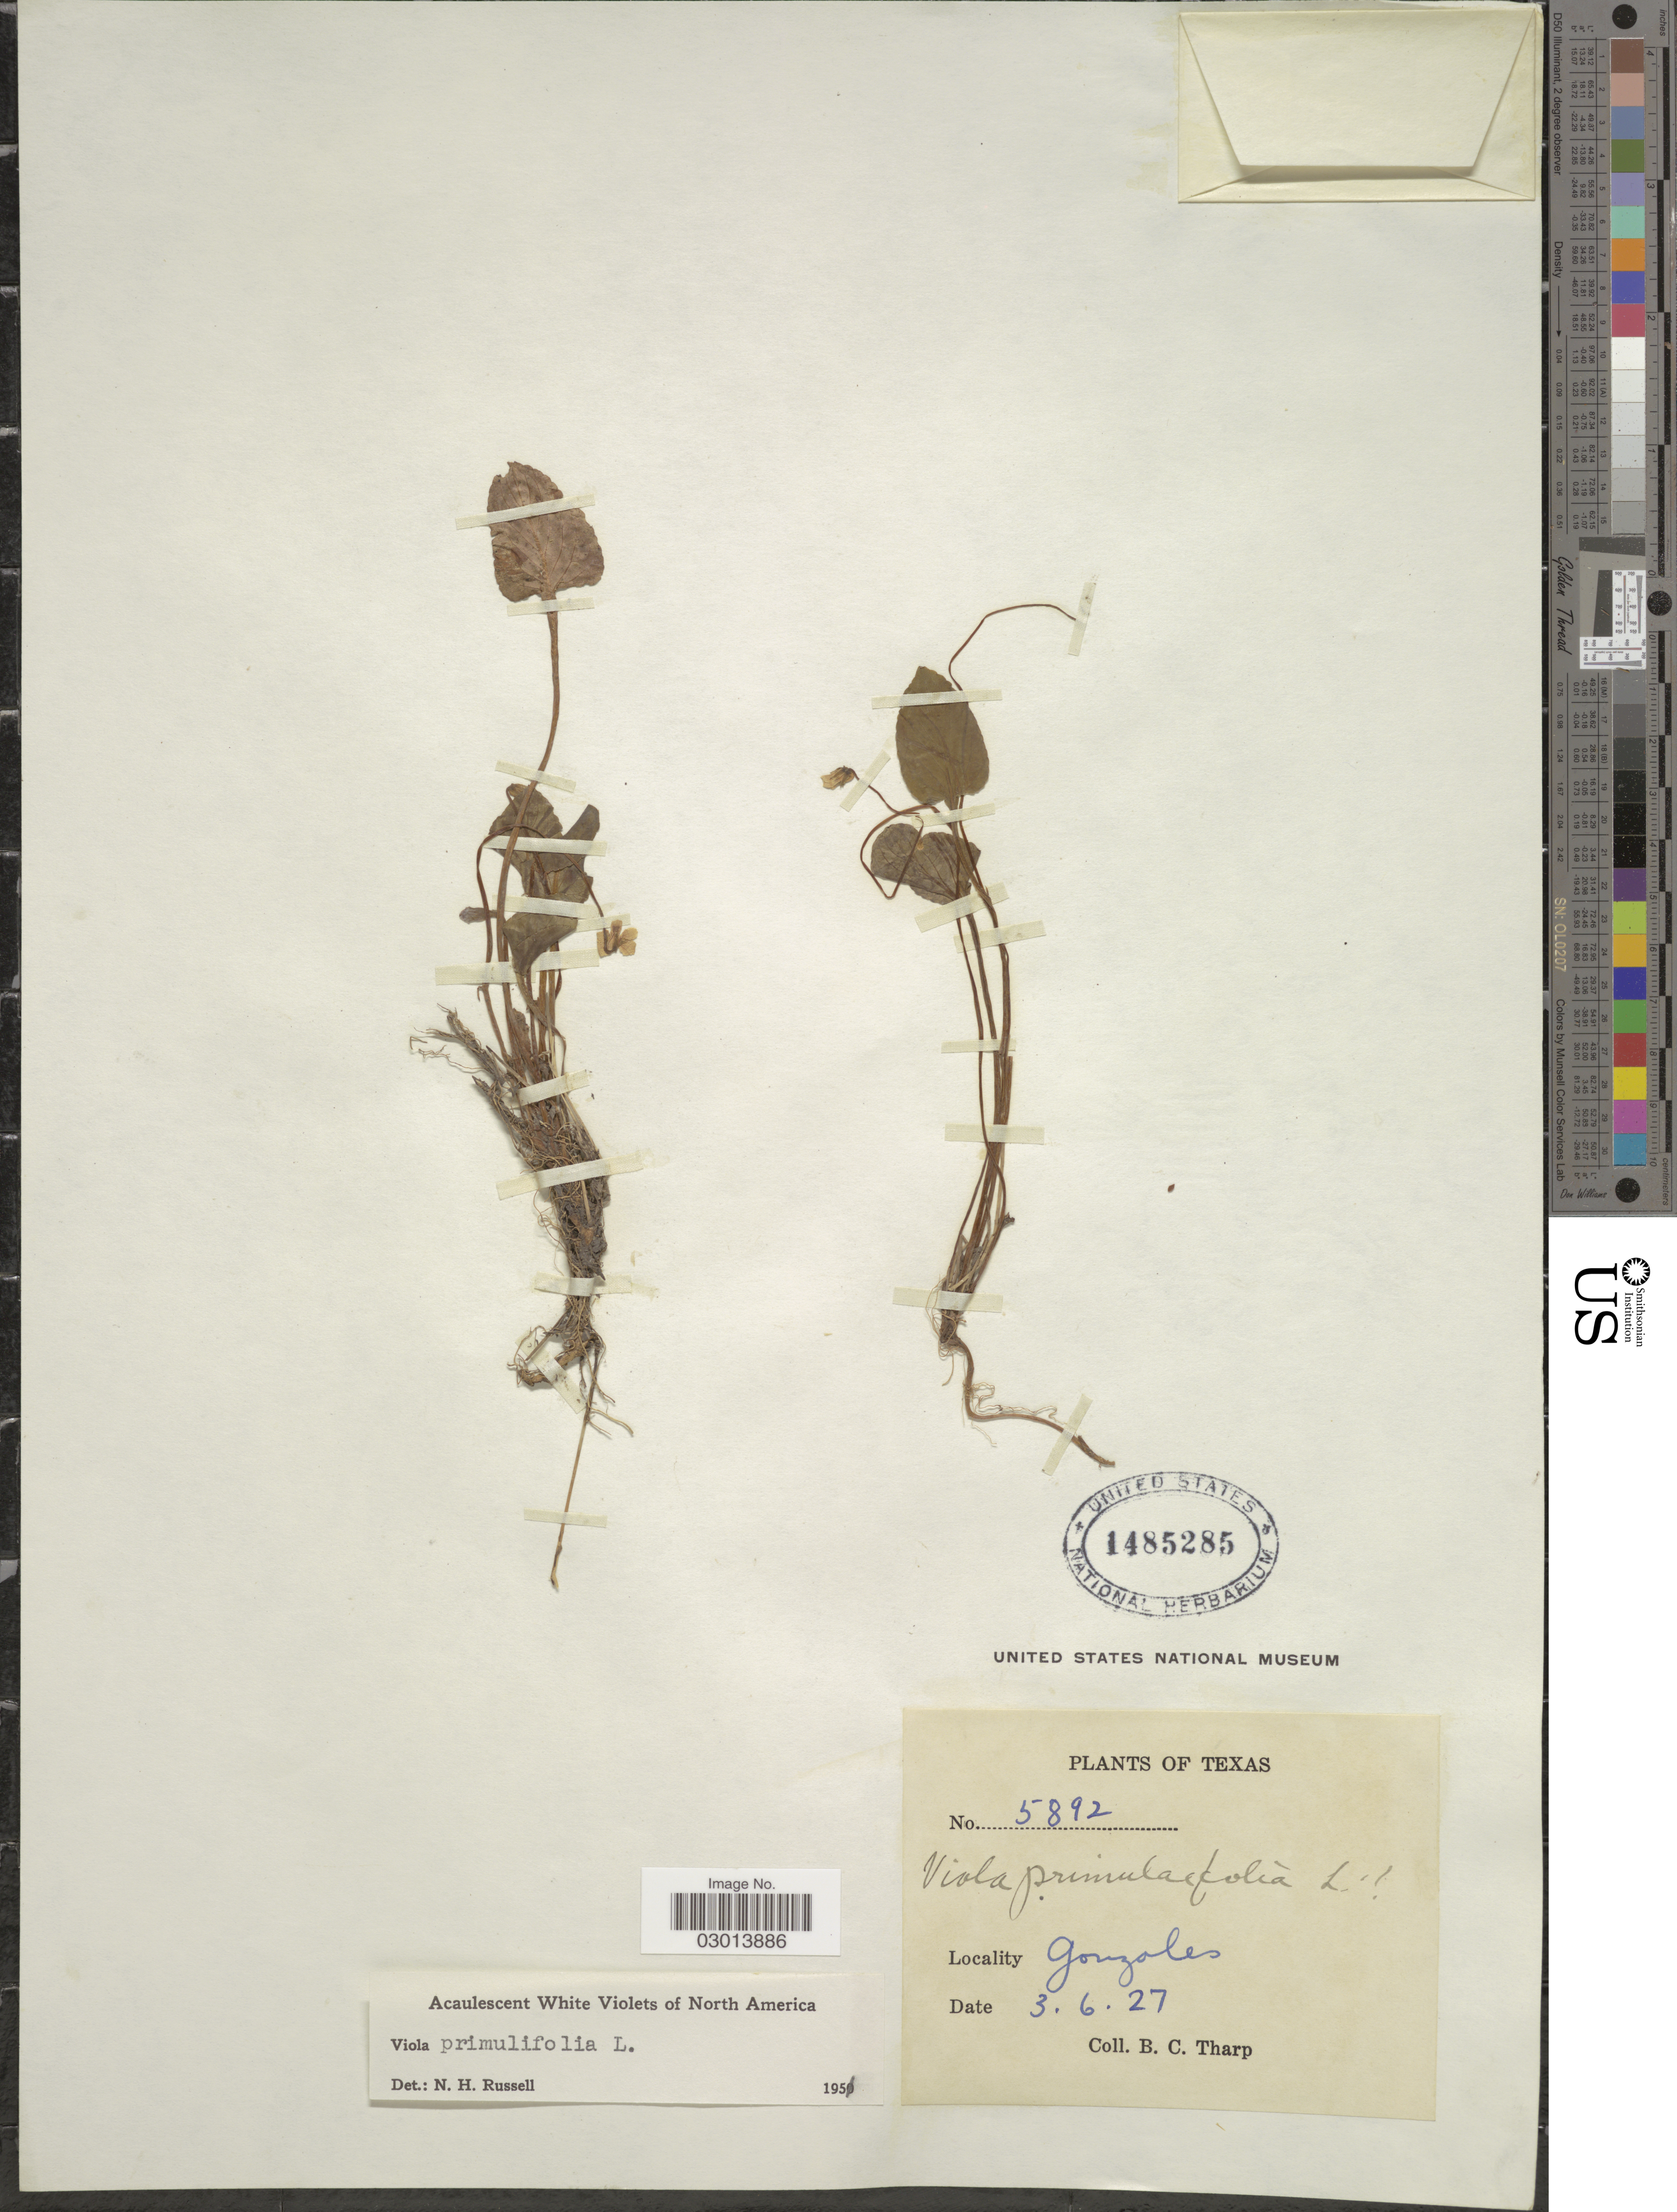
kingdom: Plantae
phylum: Tracheophyta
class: Magnoliopsida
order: Malpighiales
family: Violaceae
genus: Viola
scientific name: Viola primulifolia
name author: L.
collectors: B. C. Tharp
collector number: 5892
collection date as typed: Transcribed d/m/y: 6/3/27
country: United States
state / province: Texas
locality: Gonzales.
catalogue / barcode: US 1485285